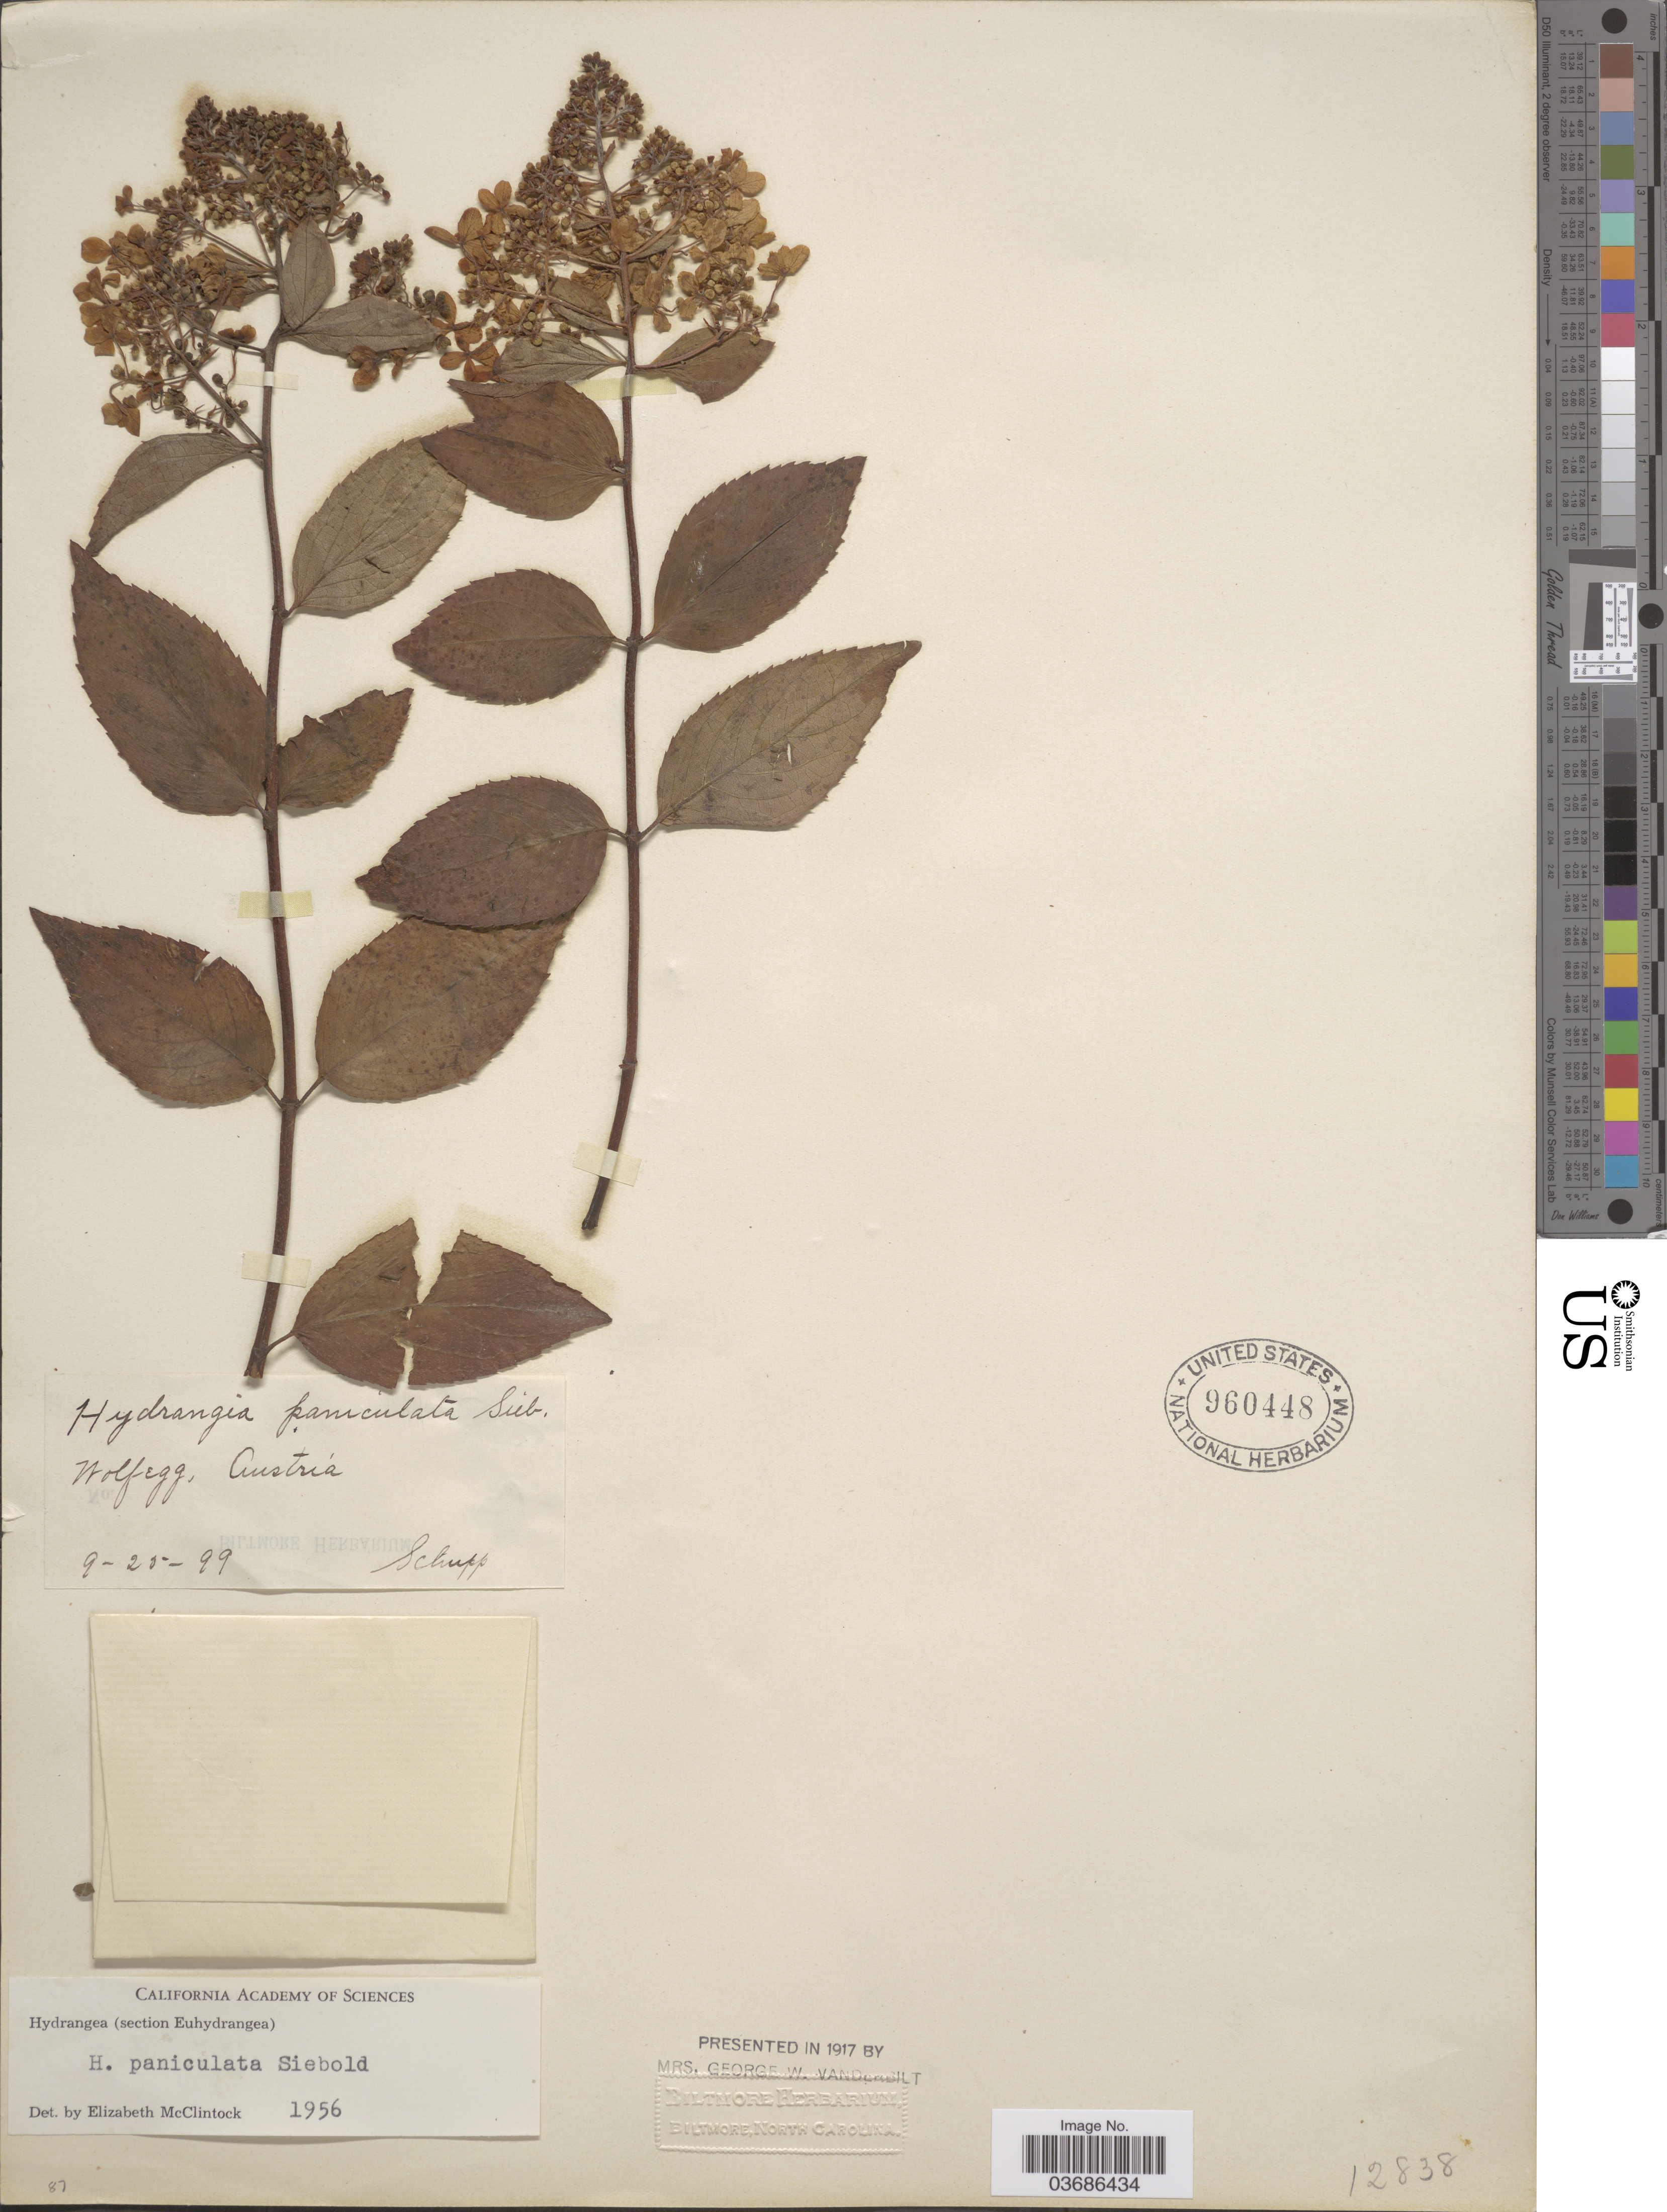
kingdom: Plantae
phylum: Tracheophyta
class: Magnoliopsida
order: Cornales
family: Hydrangeaceae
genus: Hydrangea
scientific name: Hydrangea paniculata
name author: Siebold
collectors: Schupp.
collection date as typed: Transcribed d/m/y: 25/9/99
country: Austria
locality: Wolfegg.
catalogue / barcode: US 960448